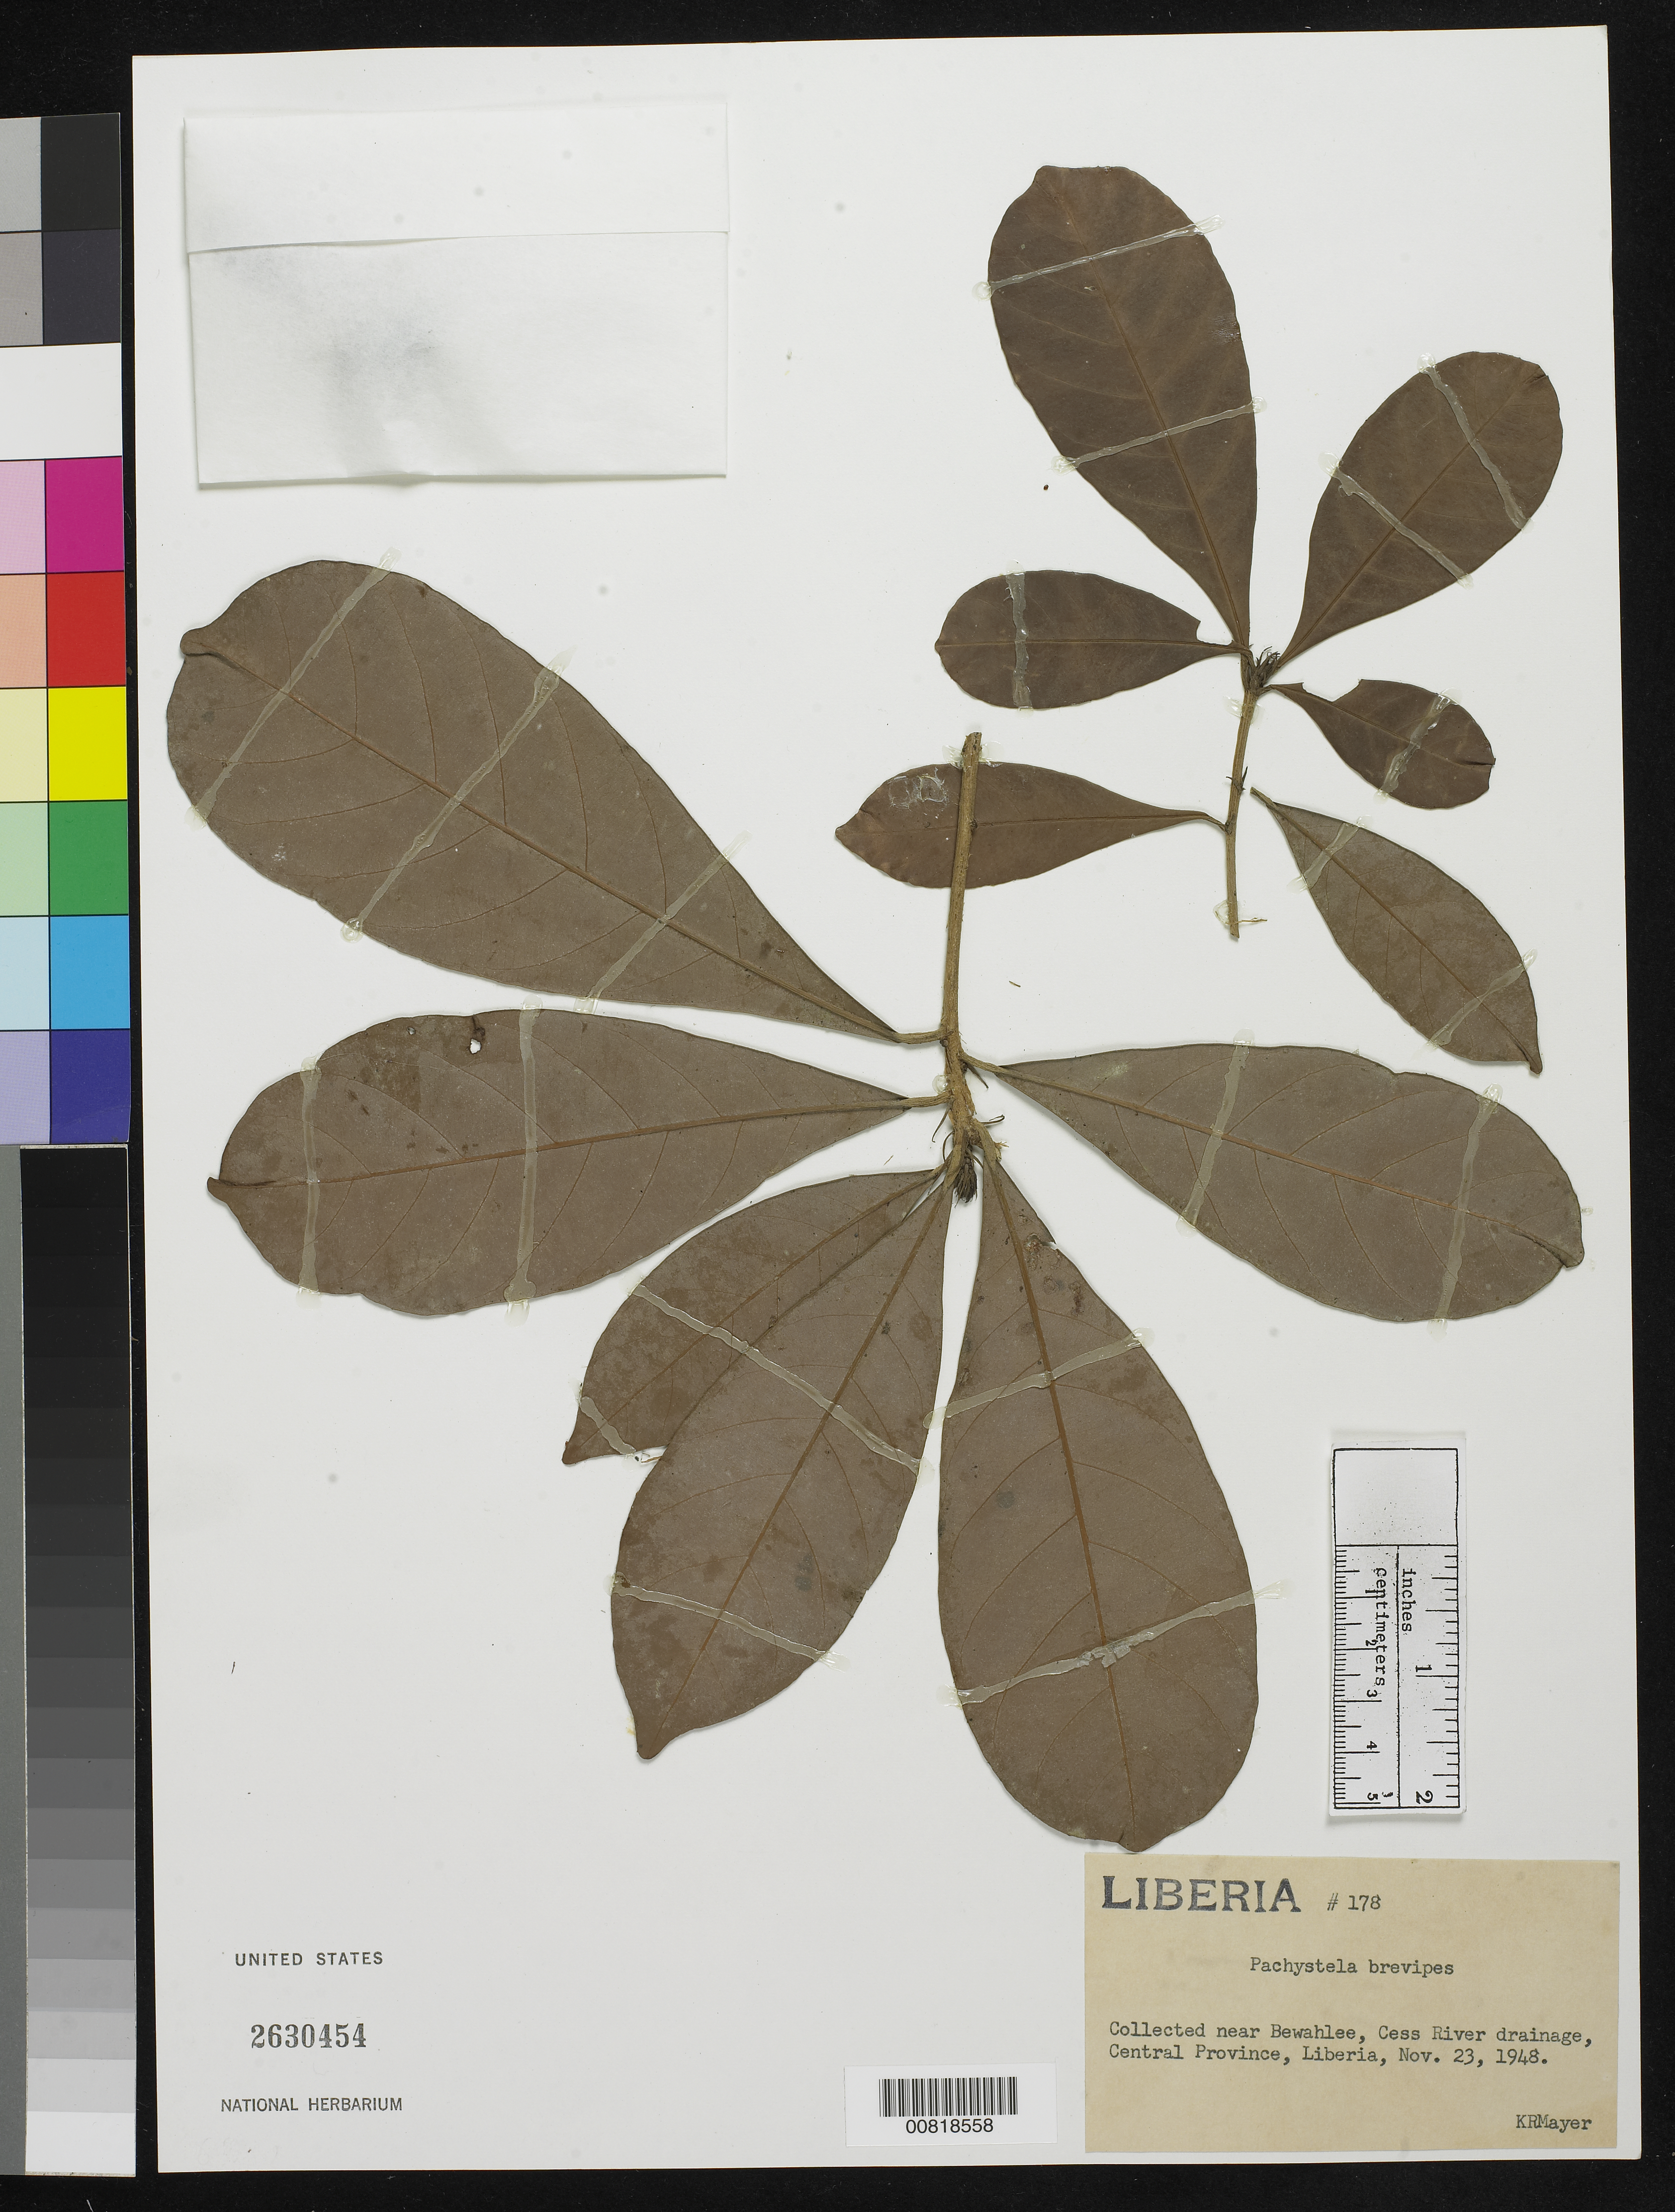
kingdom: Plantae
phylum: Tracheophyta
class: Magnoliopsida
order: Ericales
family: Sapotaceae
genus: Synsepalum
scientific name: Synsepalum brevipes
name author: (Baker) T.D. Penn.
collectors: K. R. Mayer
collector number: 178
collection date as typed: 23 Nov 1948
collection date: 1948-11-23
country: Liberia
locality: Central Province: Cess River drainage, near Bewahlee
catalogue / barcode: US 2630454